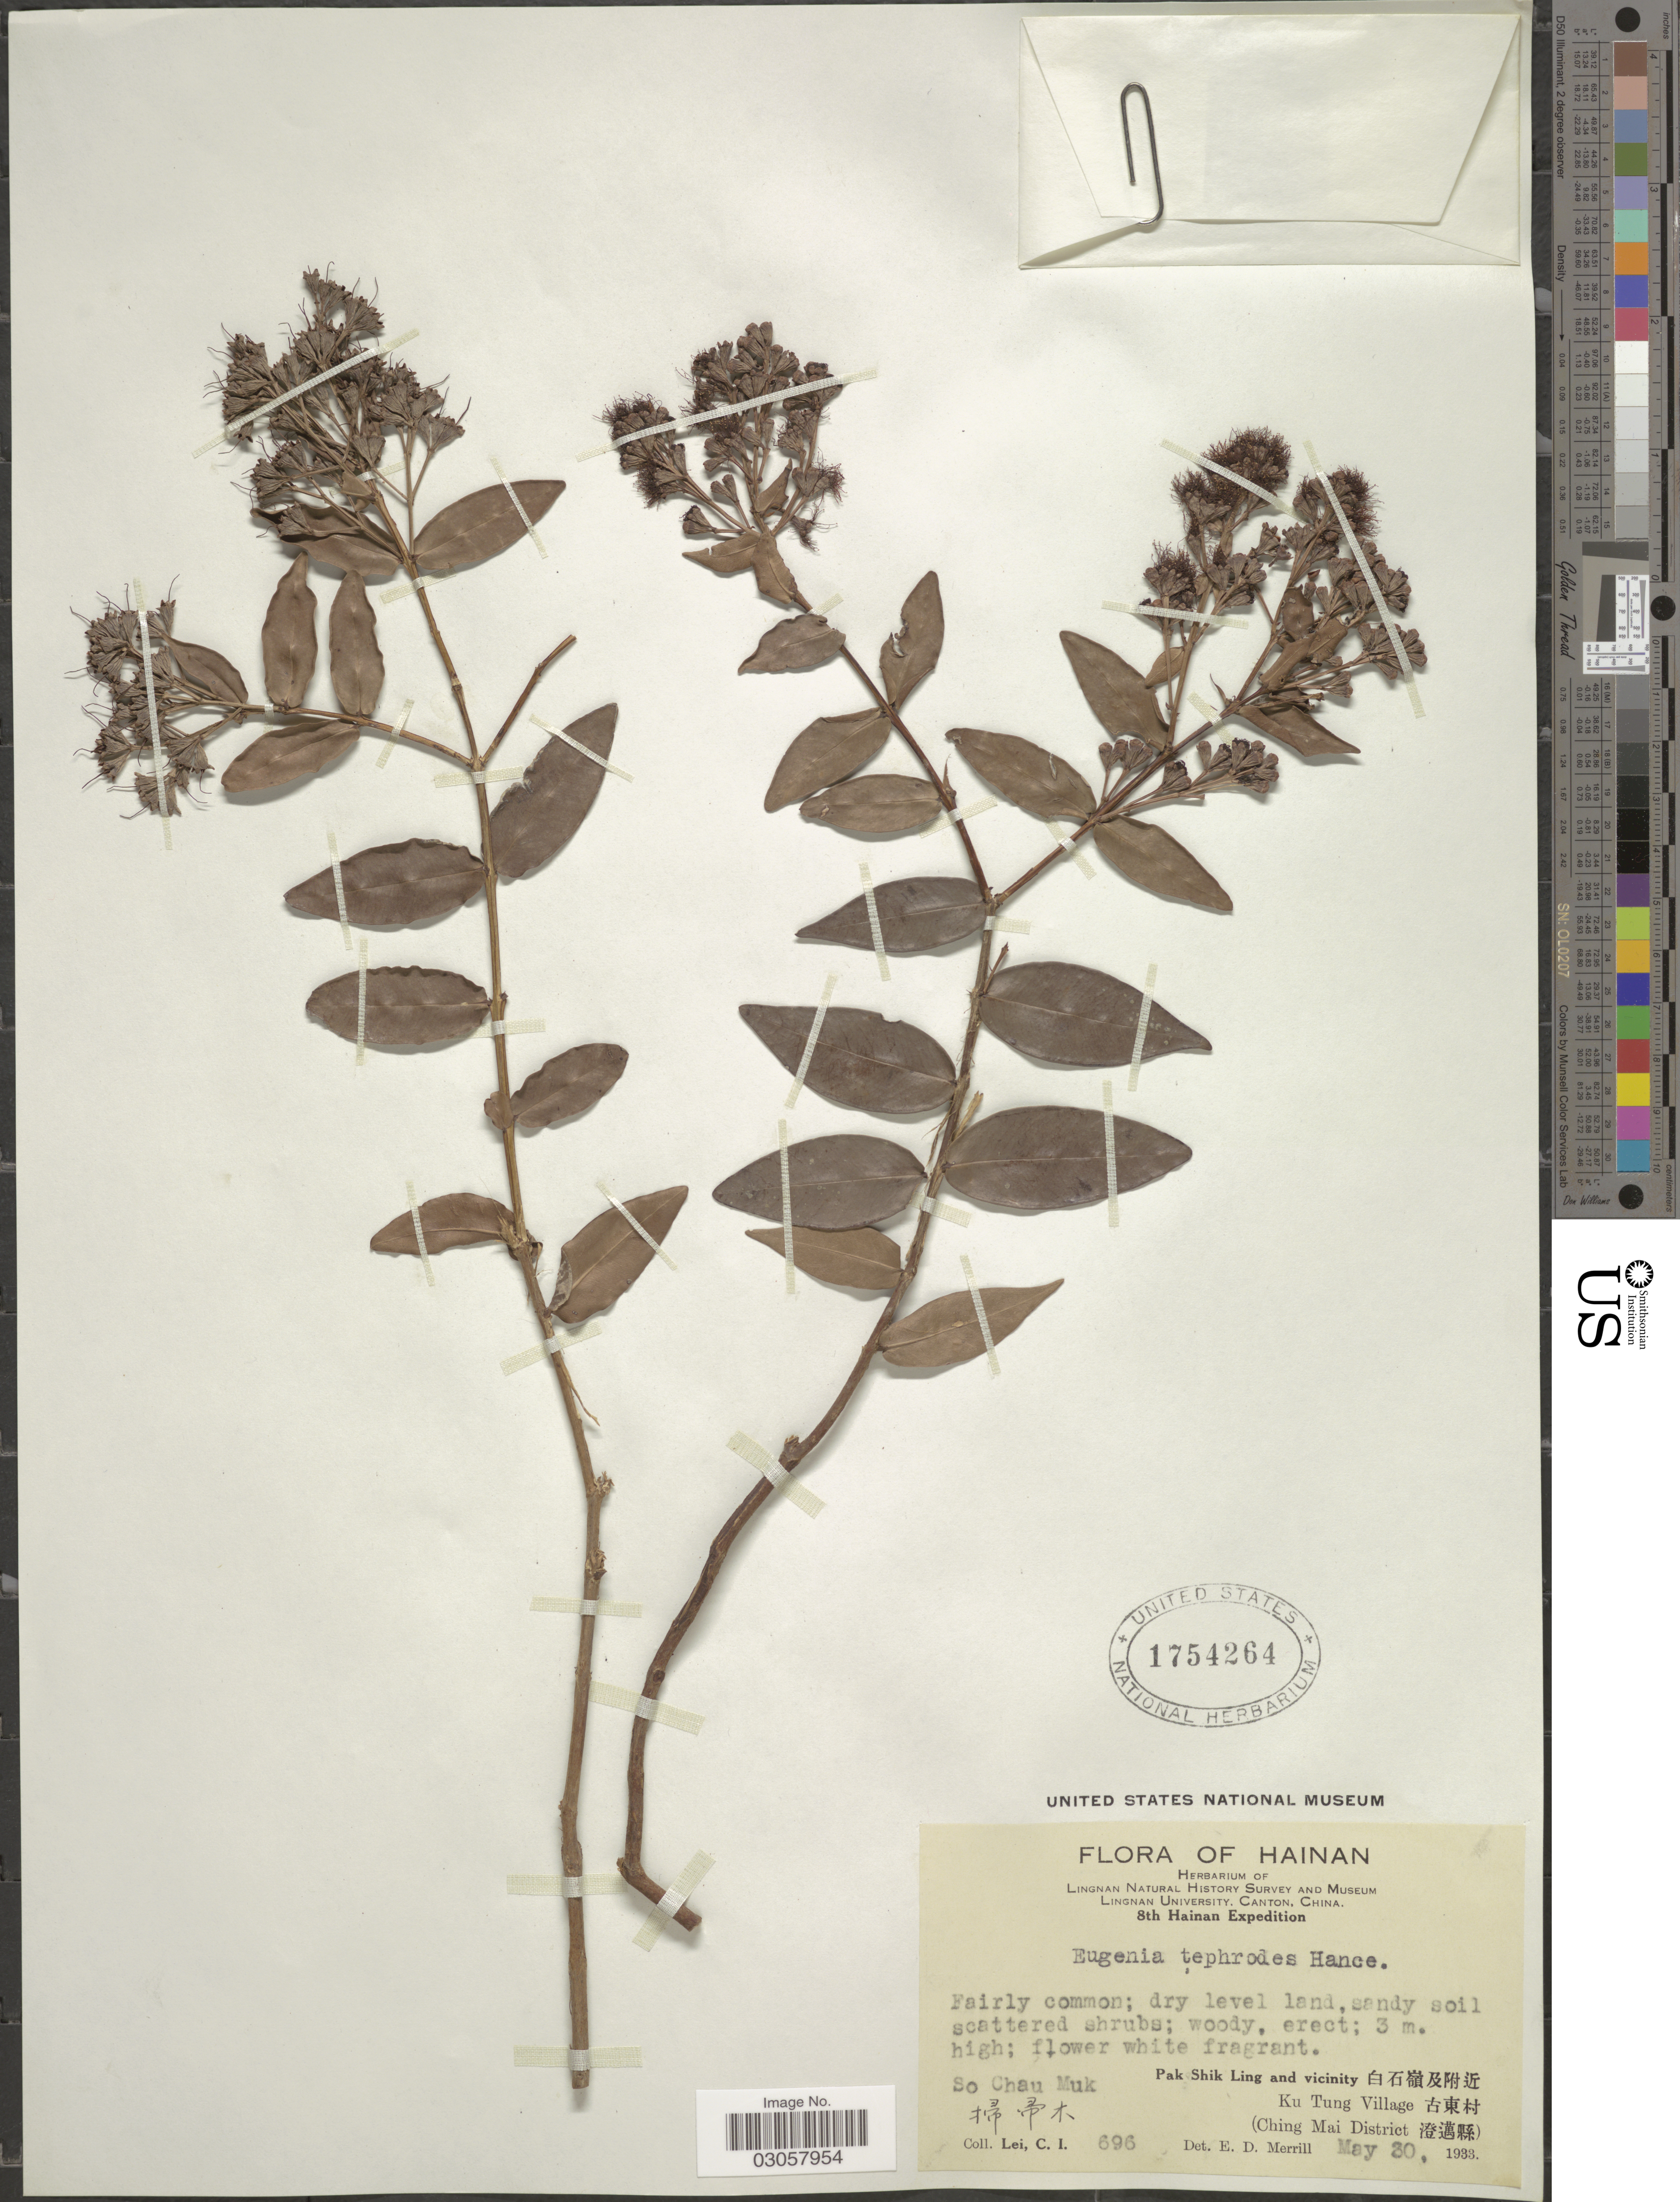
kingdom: Plantae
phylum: Tracheophyta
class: Magnoliopsida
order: Myrtales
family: Myrtaceae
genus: Syzygium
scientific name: Syzygium tephrodes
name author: (Hance) Merr. & L.M. Perry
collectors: C. I. Lei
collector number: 696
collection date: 1933-05-30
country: China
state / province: Hainan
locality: So Chau Muk. [unsure placement] Pak Shik Ling and vicinity, Ku Tung Village (Ching Mai DIstrict)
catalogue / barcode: US 1754264